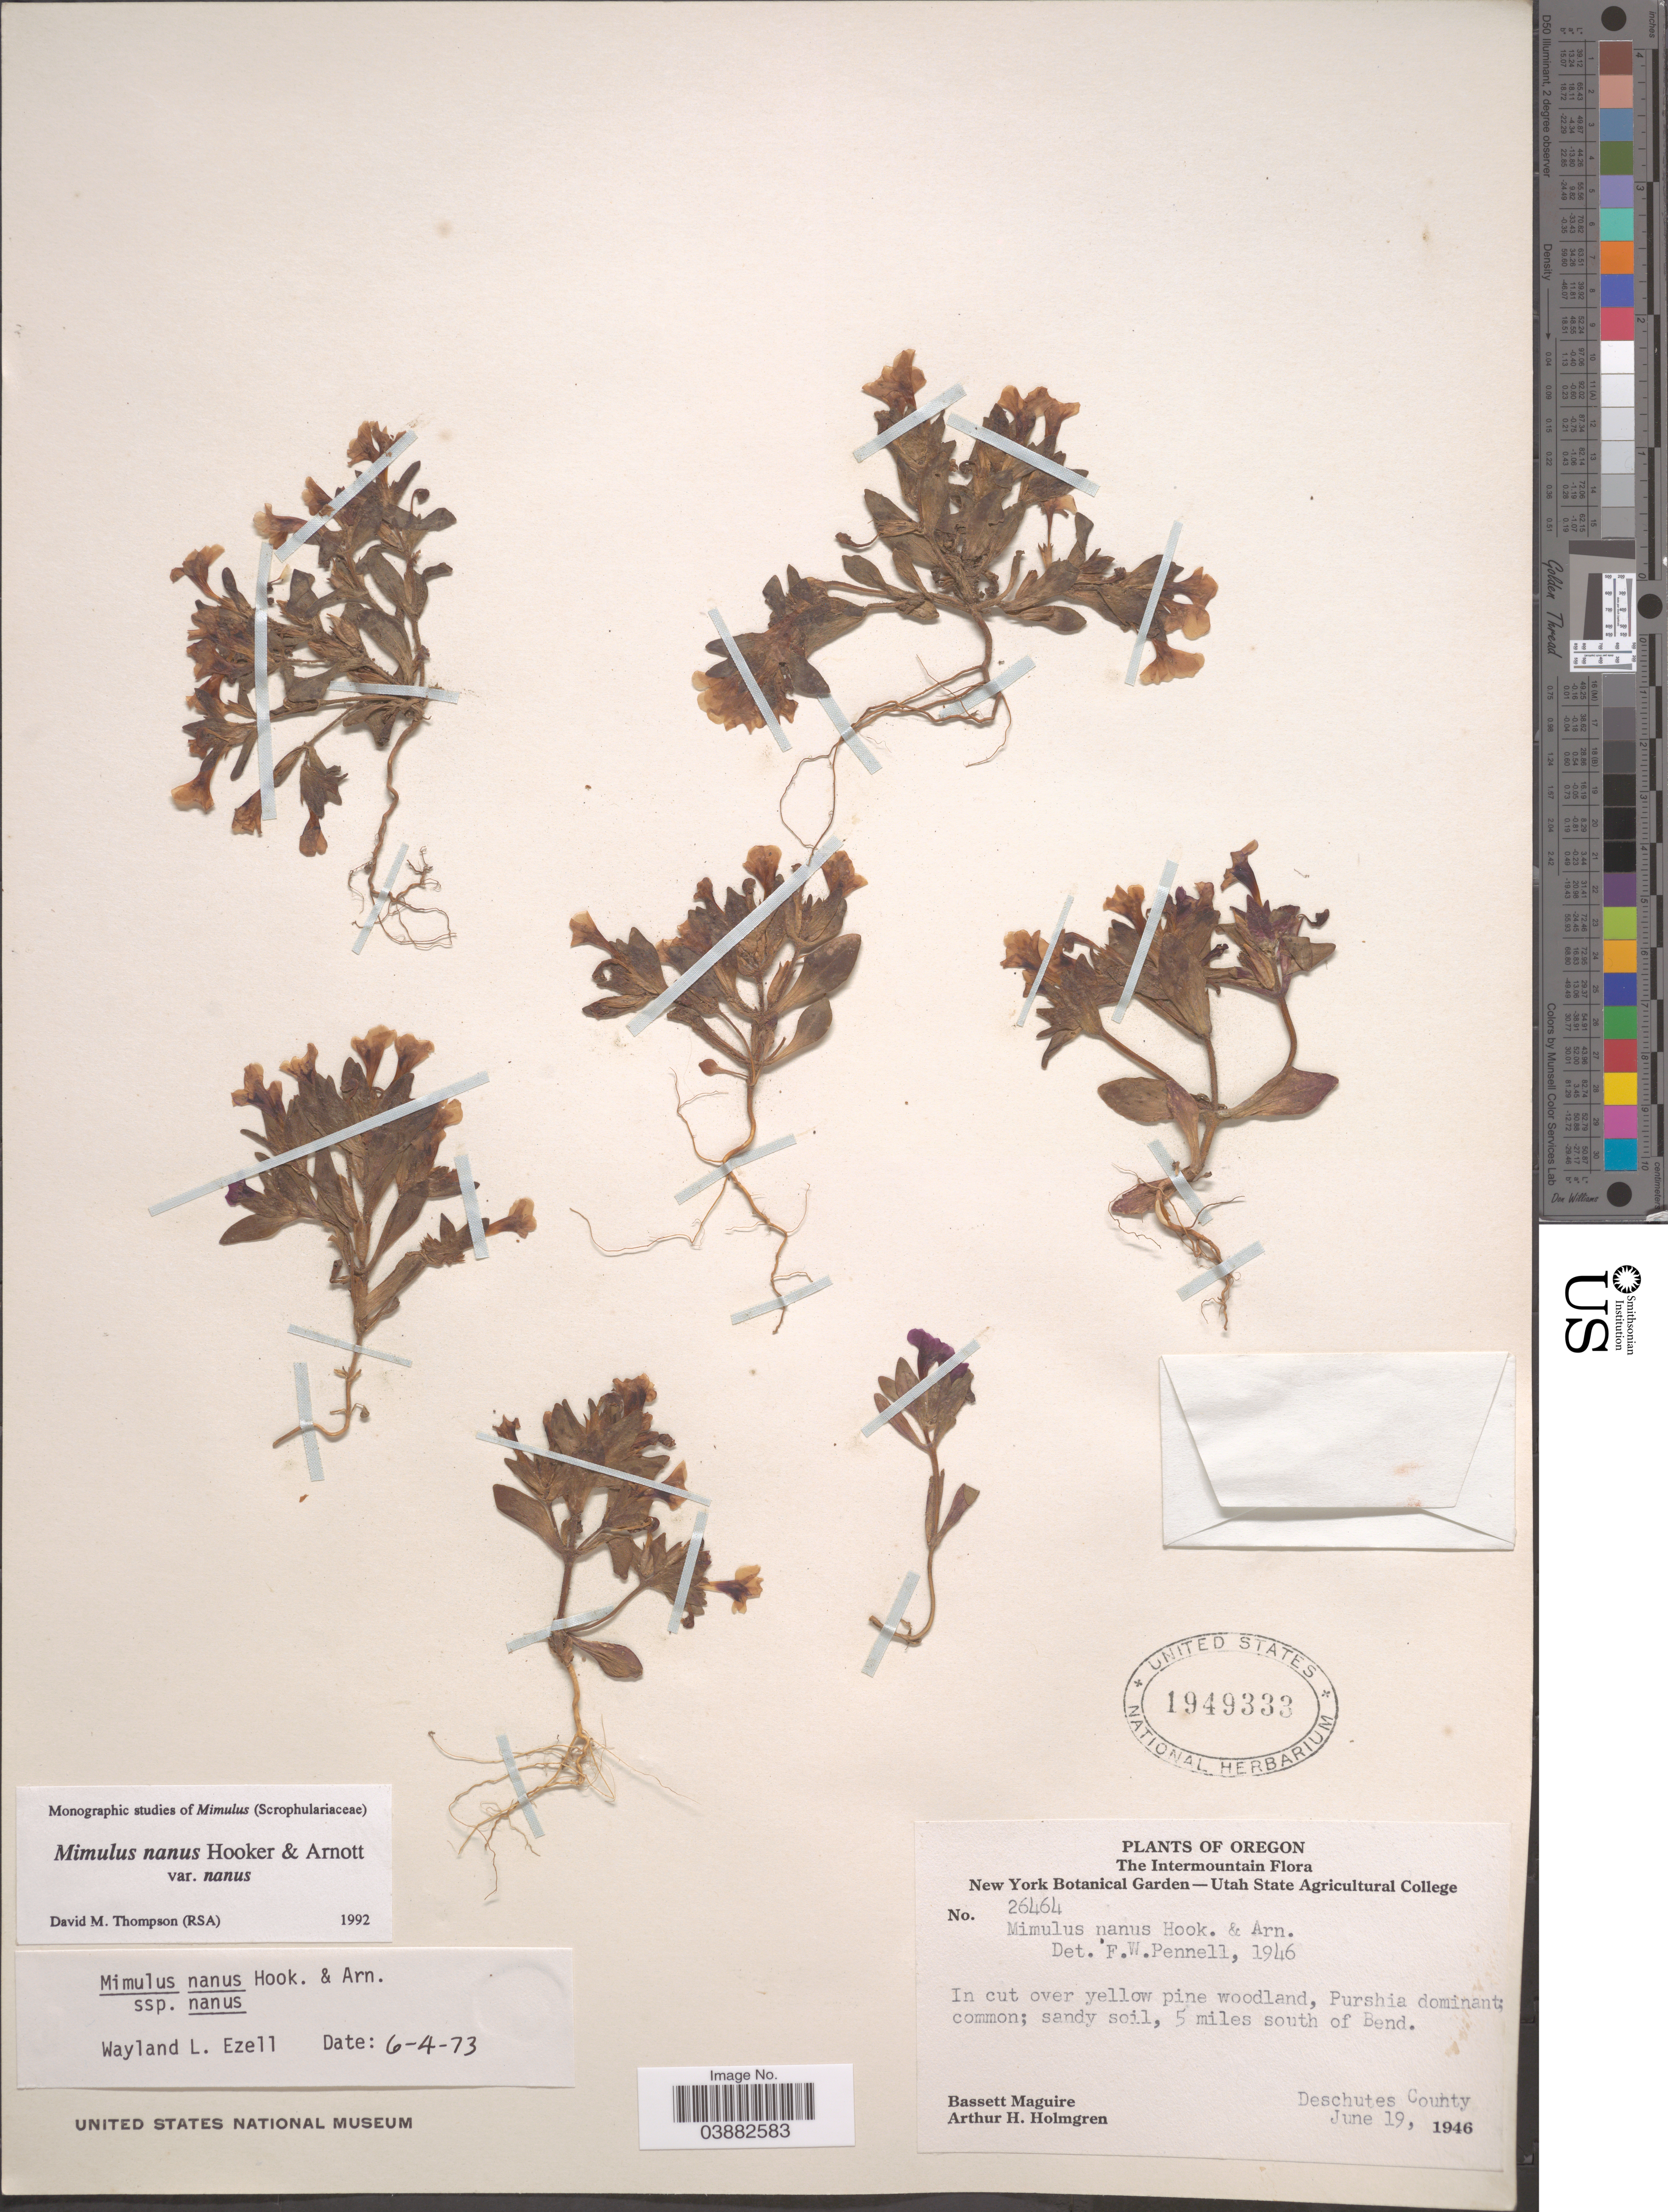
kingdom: Plantae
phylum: Tracheophyta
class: Magnoliopsida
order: Lamiales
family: Phrymaceae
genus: Mimulus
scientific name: Mimulus nanus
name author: Hook. & Arn.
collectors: B. Maguire & A. H. Holmgren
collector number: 26464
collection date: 1946-06-19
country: United States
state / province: Oregon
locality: The Intermountain. 5 miles south of Bend. Deschutes County.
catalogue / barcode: US 1949333